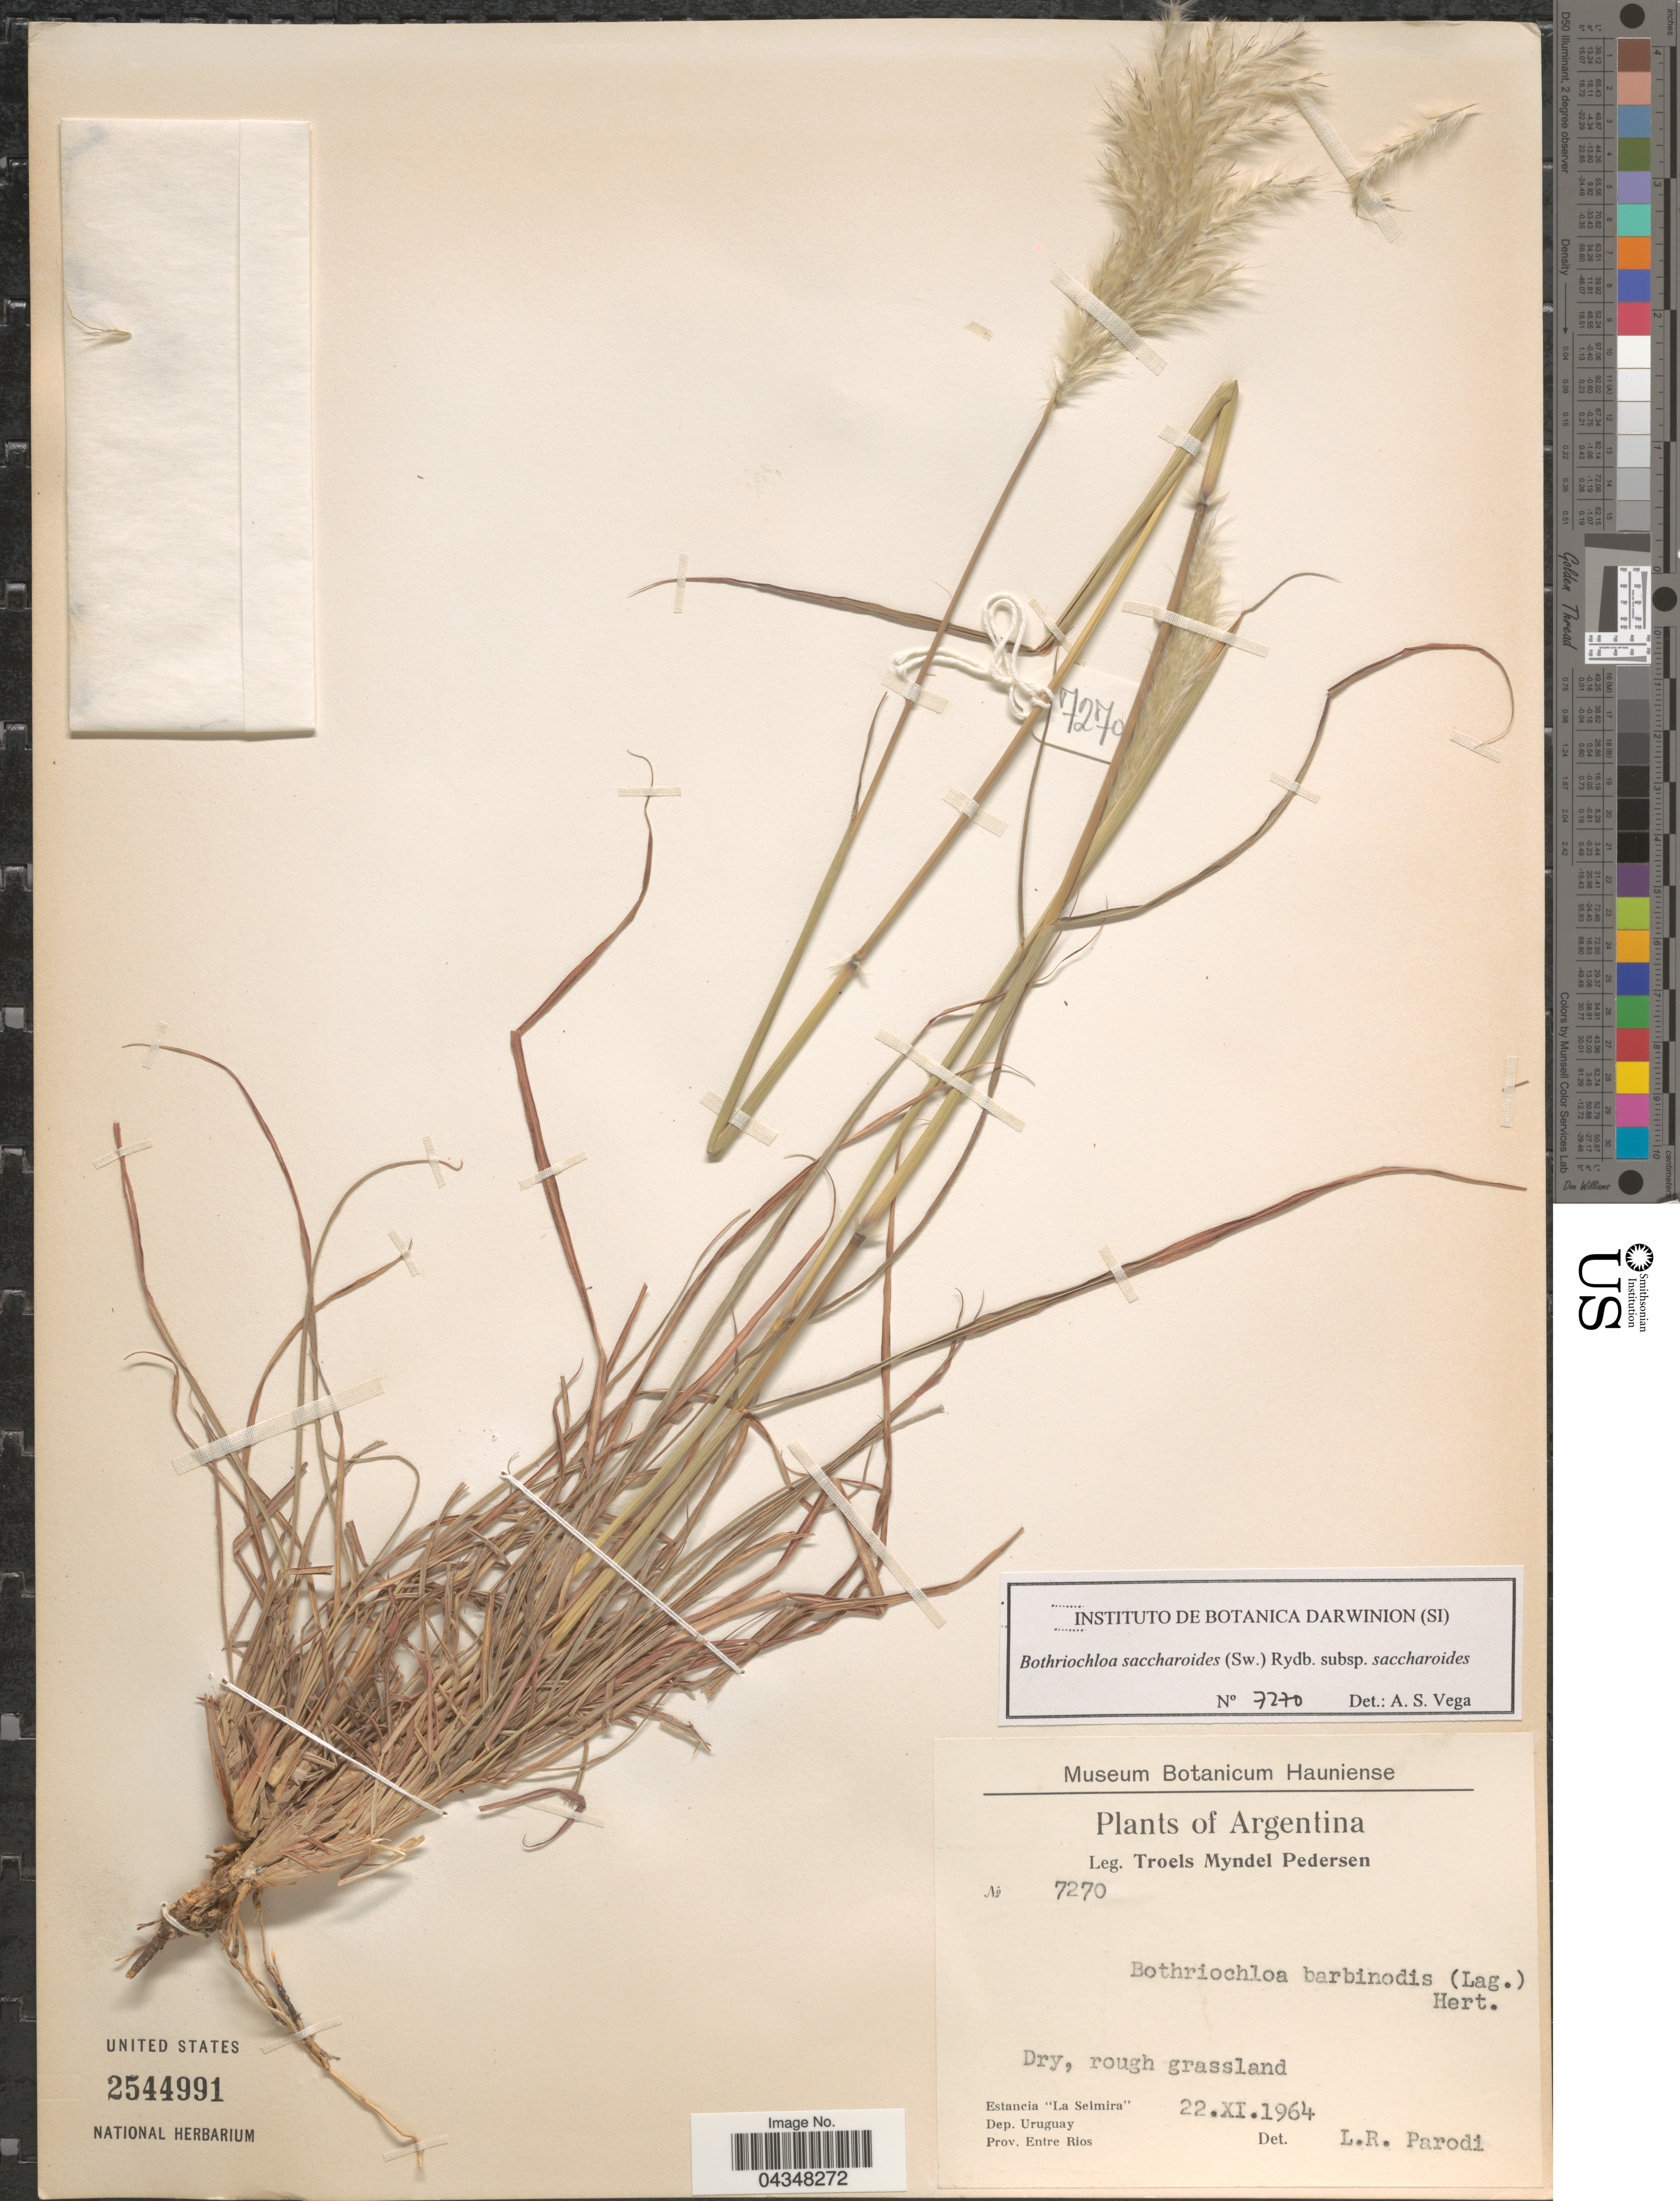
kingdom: Plantae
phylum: Tracheophyta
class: Liliopsida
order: Poales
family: Poaceae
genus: Bothriochloa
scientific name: Bothriochloa laguroides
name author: (DC.) Herter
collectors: T. Pederson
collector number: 7270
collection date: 1964-11-22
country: Argentina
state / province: Entre Rios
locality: Estancia "La Selmira". Dep. Uruguay.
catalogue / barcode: US 2544991